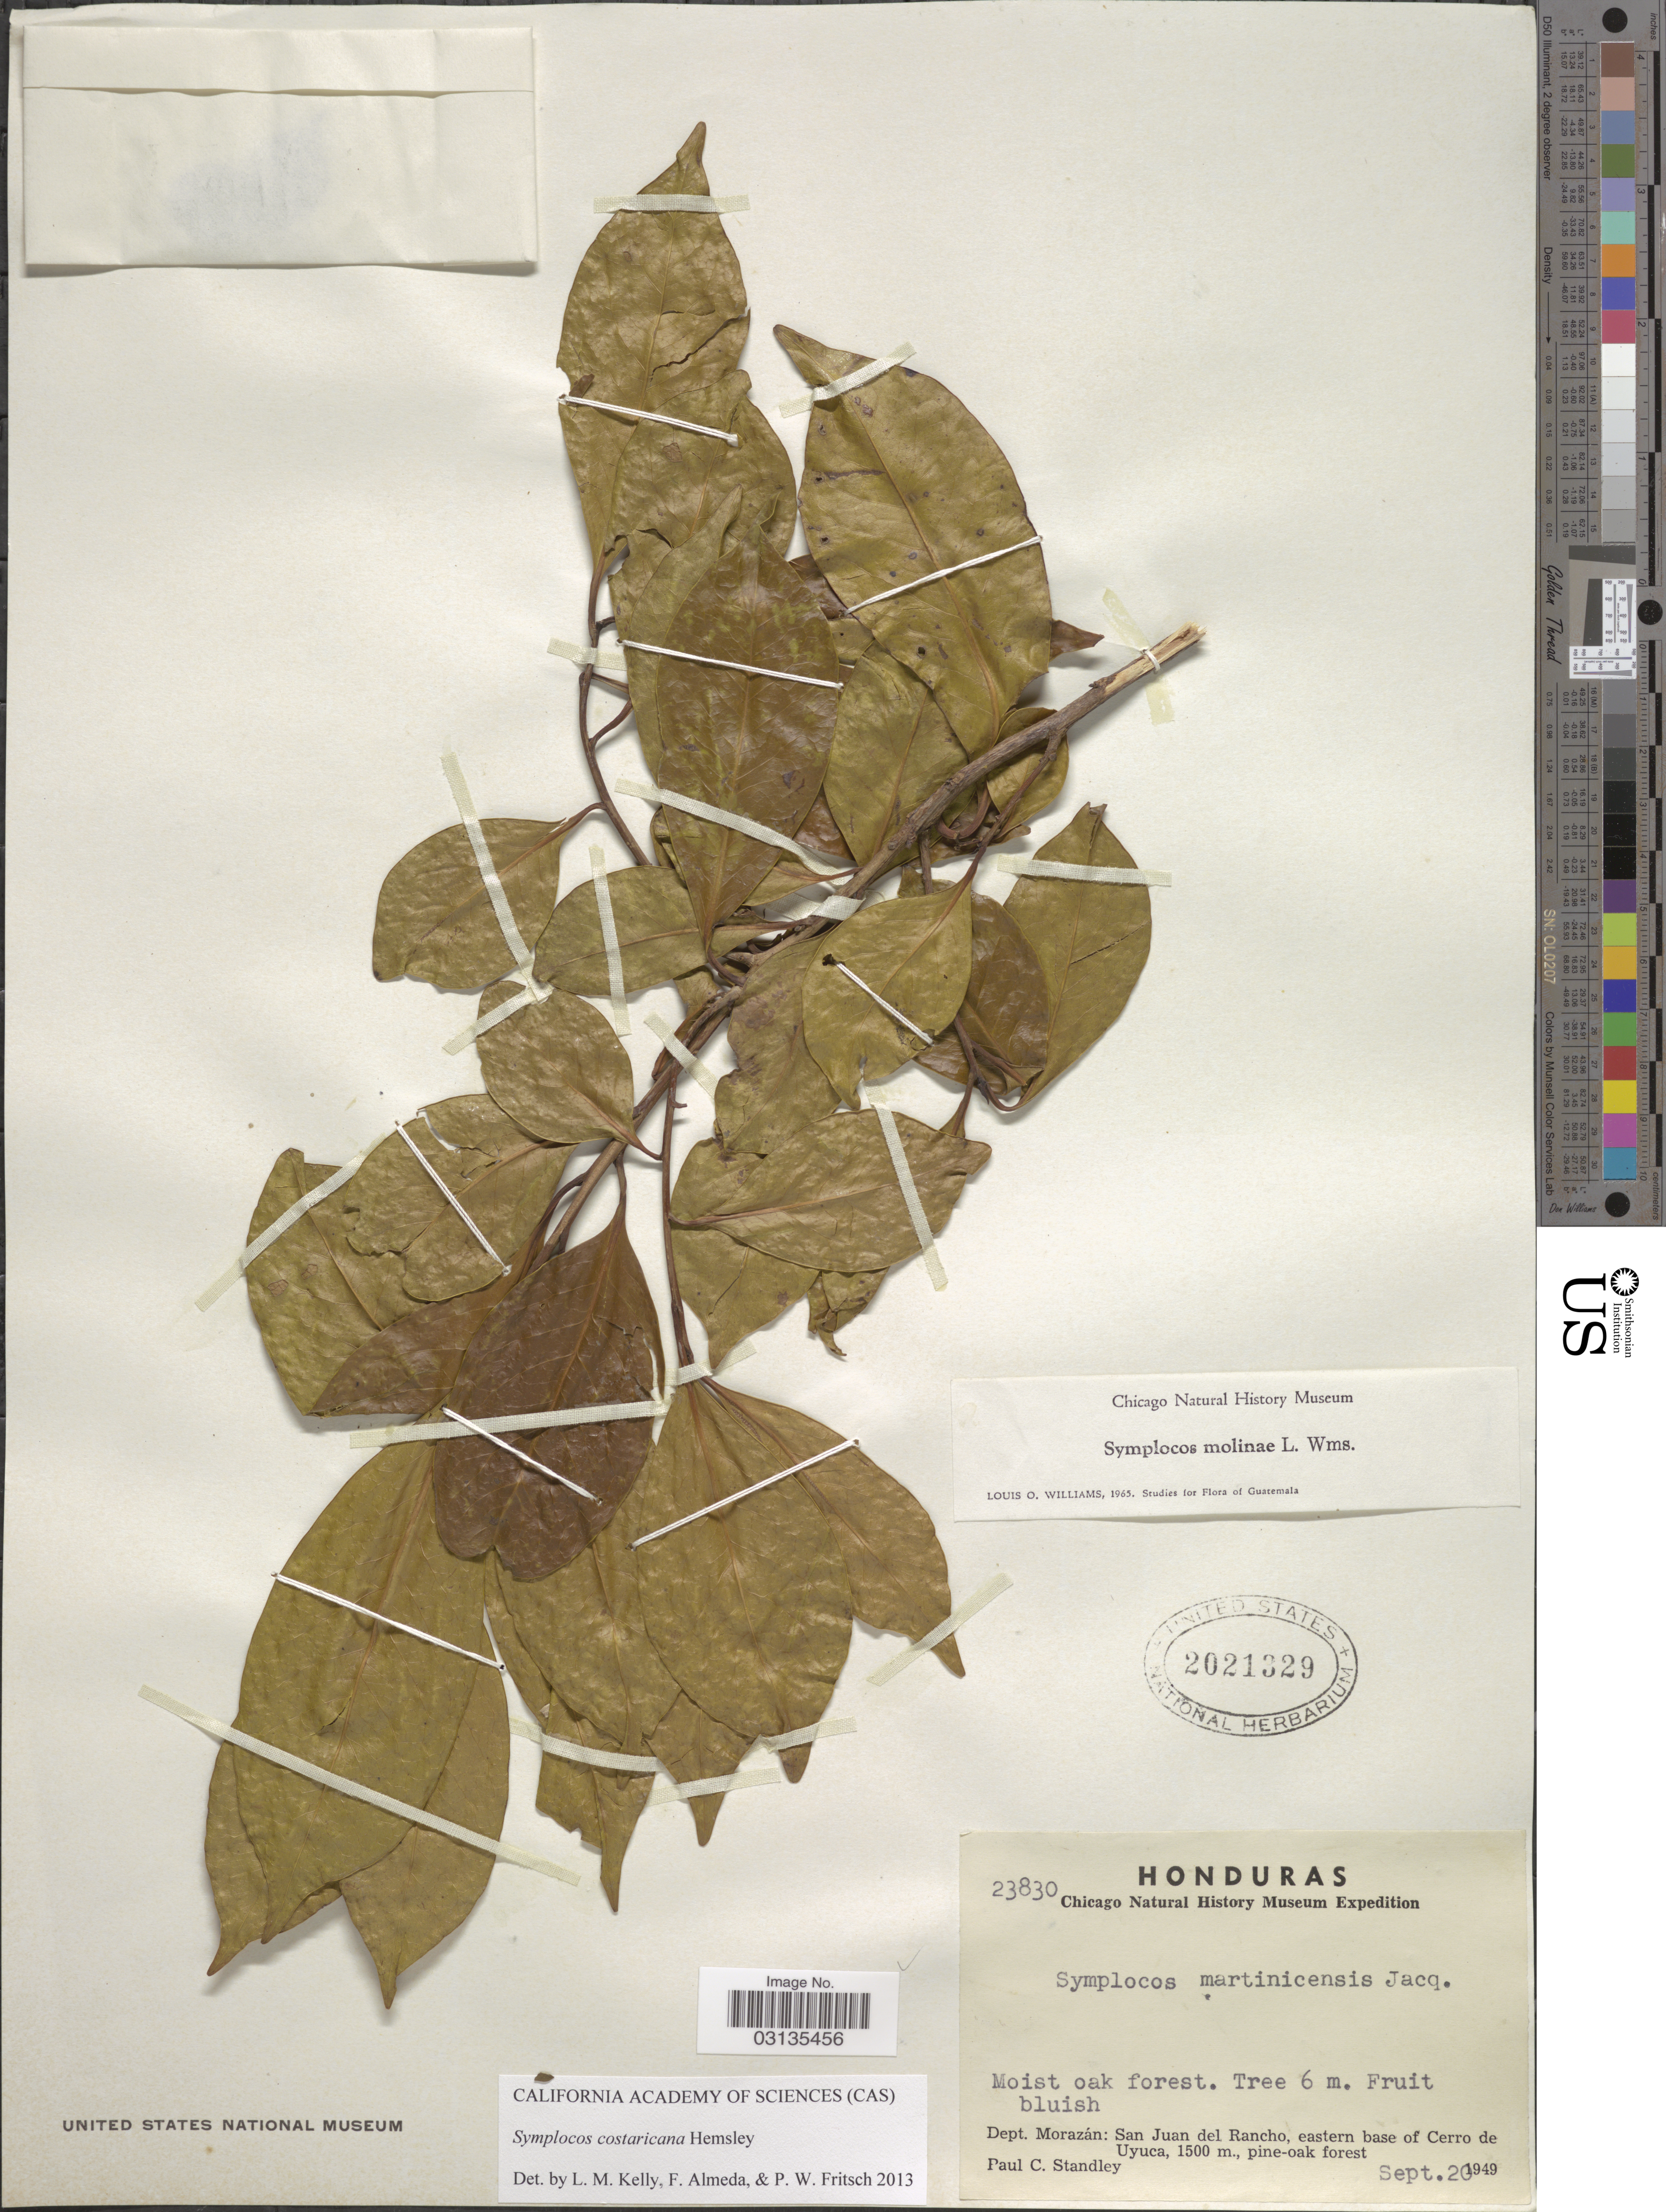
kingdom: Plantae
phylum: Tracheophyta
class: Magnoliopsida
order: Ericales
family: Symplocaceae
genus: Symplocos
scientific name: Symplocos costaricana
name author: Hemsl.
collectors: P. C. Standley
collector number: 23830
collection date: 1949-09-20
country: Honduras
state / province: Fco. Morazán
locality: Dept. Morazán: San Juan del Rancho, eastern base of Cerro de Uyuca.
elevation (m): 1500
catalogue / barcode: US 2021329